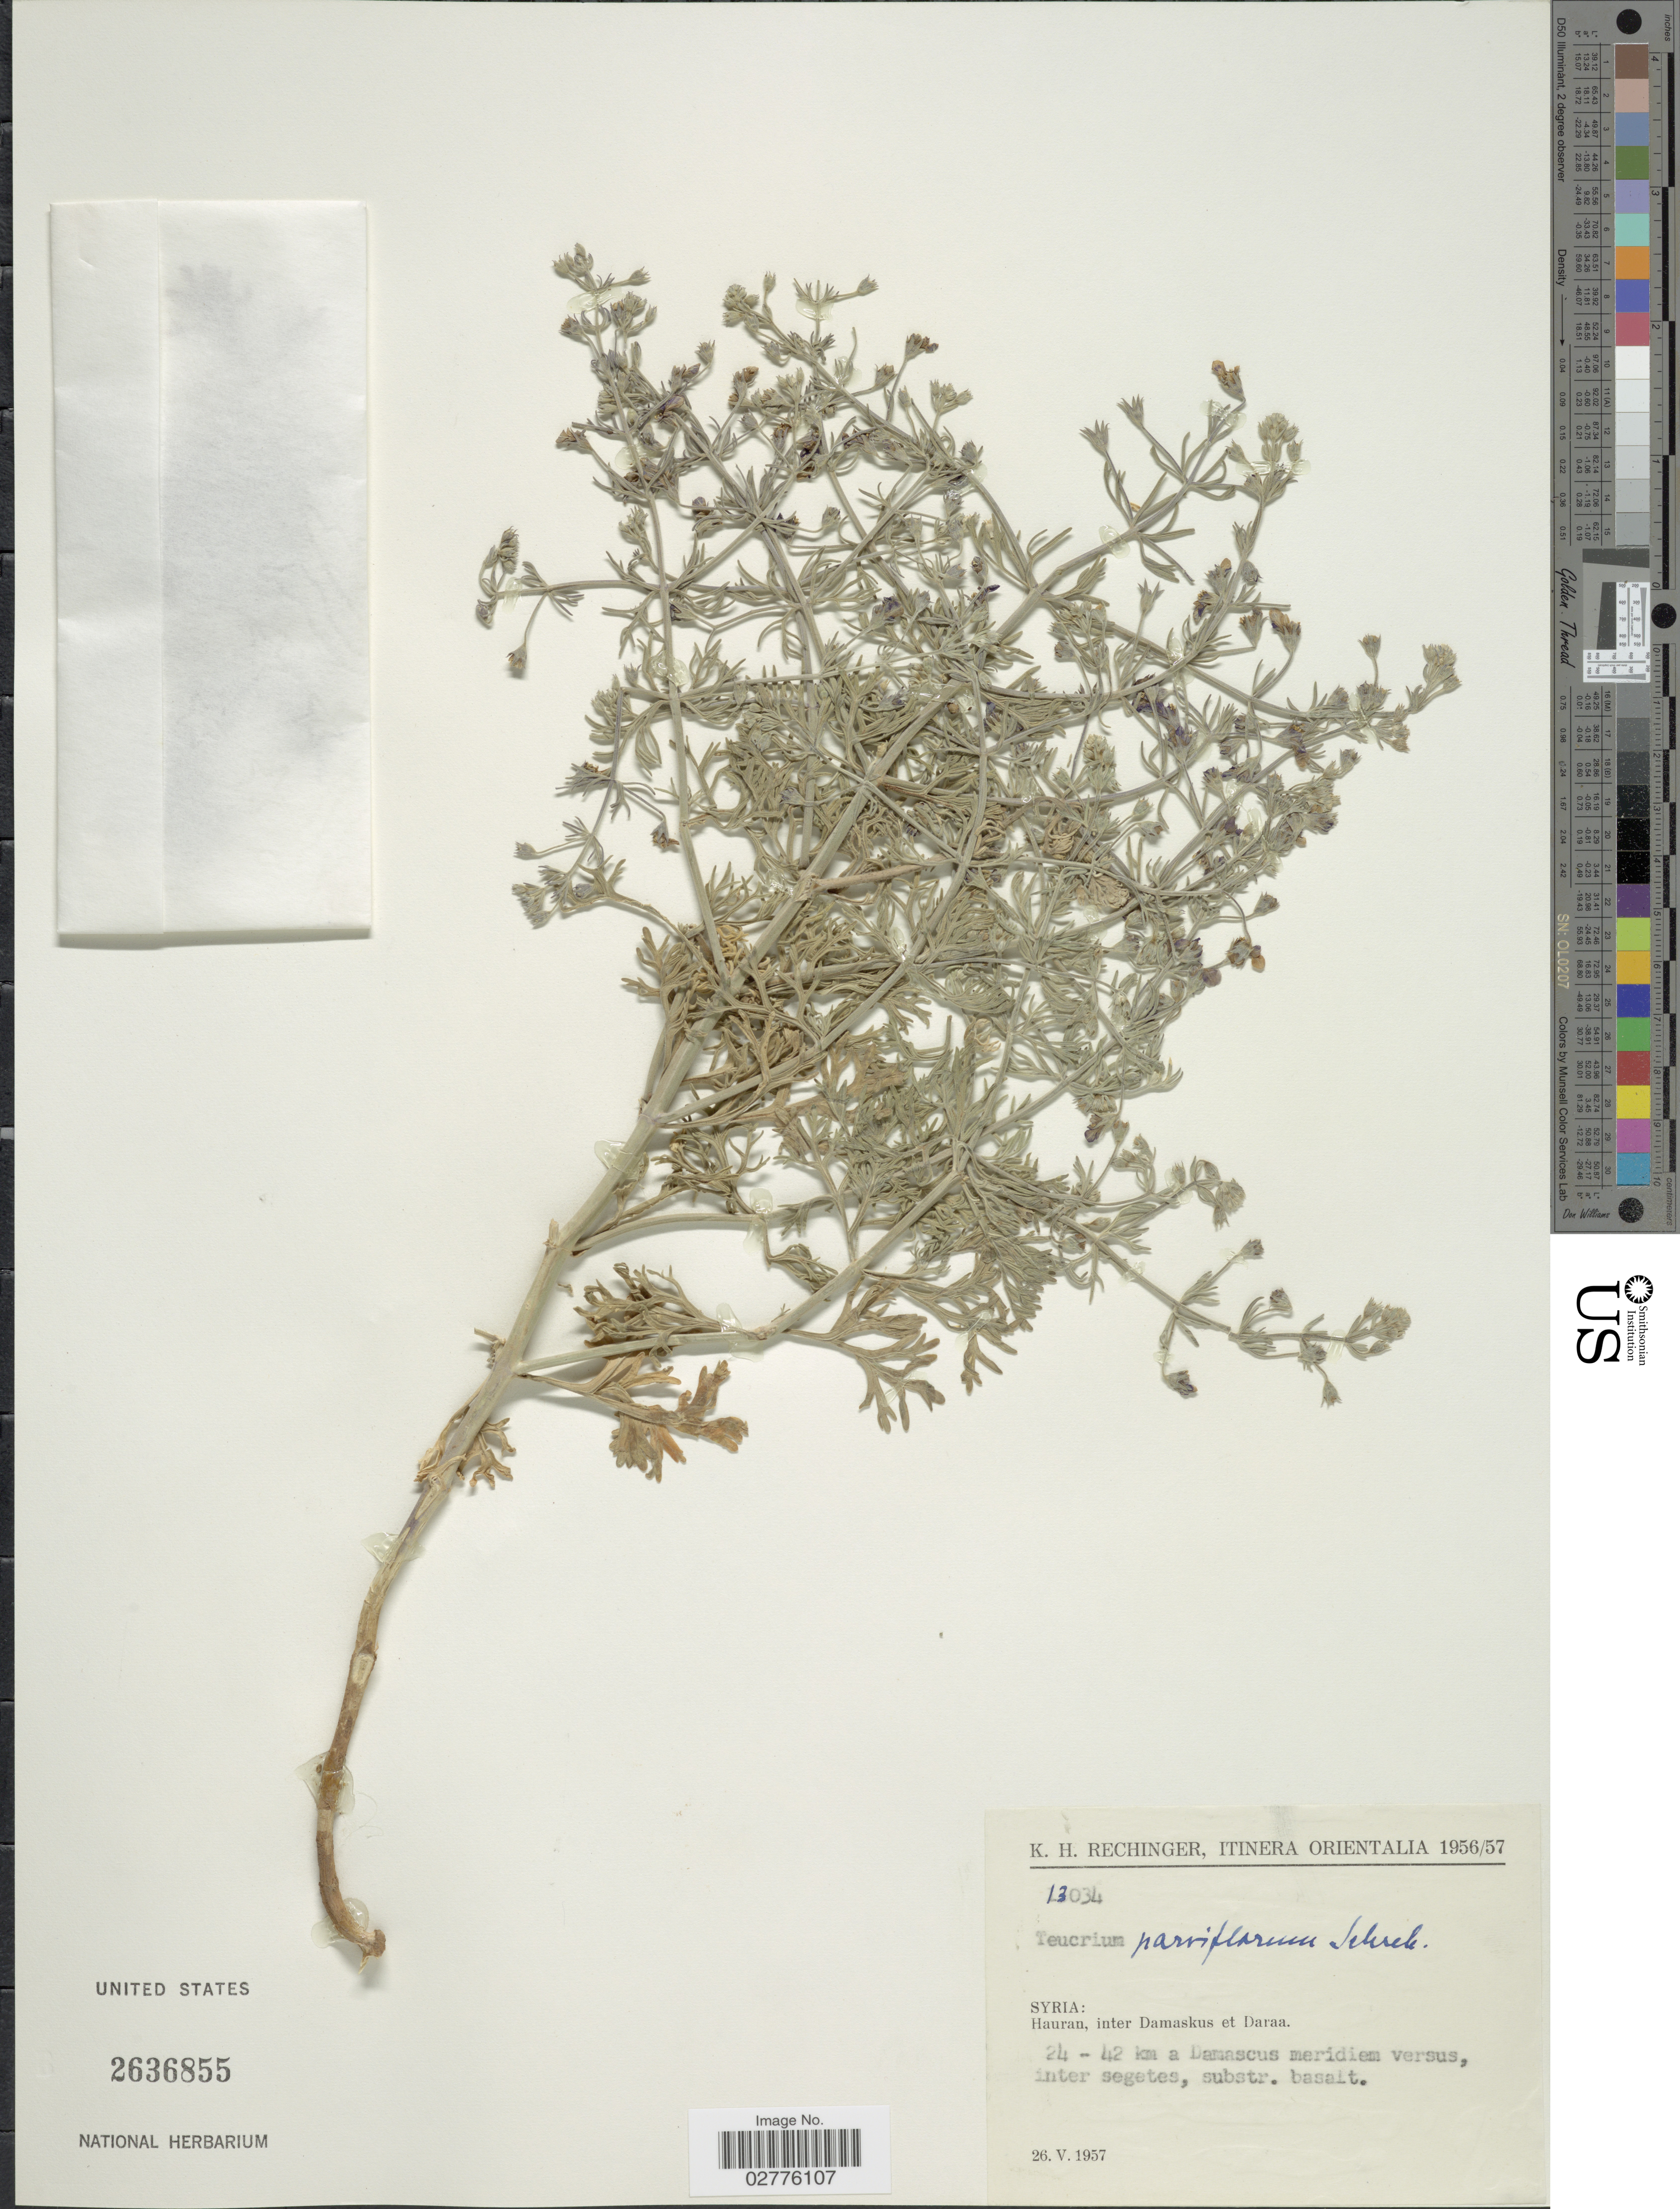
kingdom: Plantae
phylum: Tracheophyta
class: Magnoliopsida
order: Lamiales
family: Lamiaceae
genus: Teucrium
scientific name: Teucrium parviflorum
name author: Schreb.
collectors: K. H. Rechinger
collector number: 13034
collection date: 1957-05-26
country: Syria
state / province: Dara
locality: Orientalia, Hauran, inter Damaskus et Daraa, 24-42 km a Damascus meridiem versus.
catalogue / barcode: US 2636855